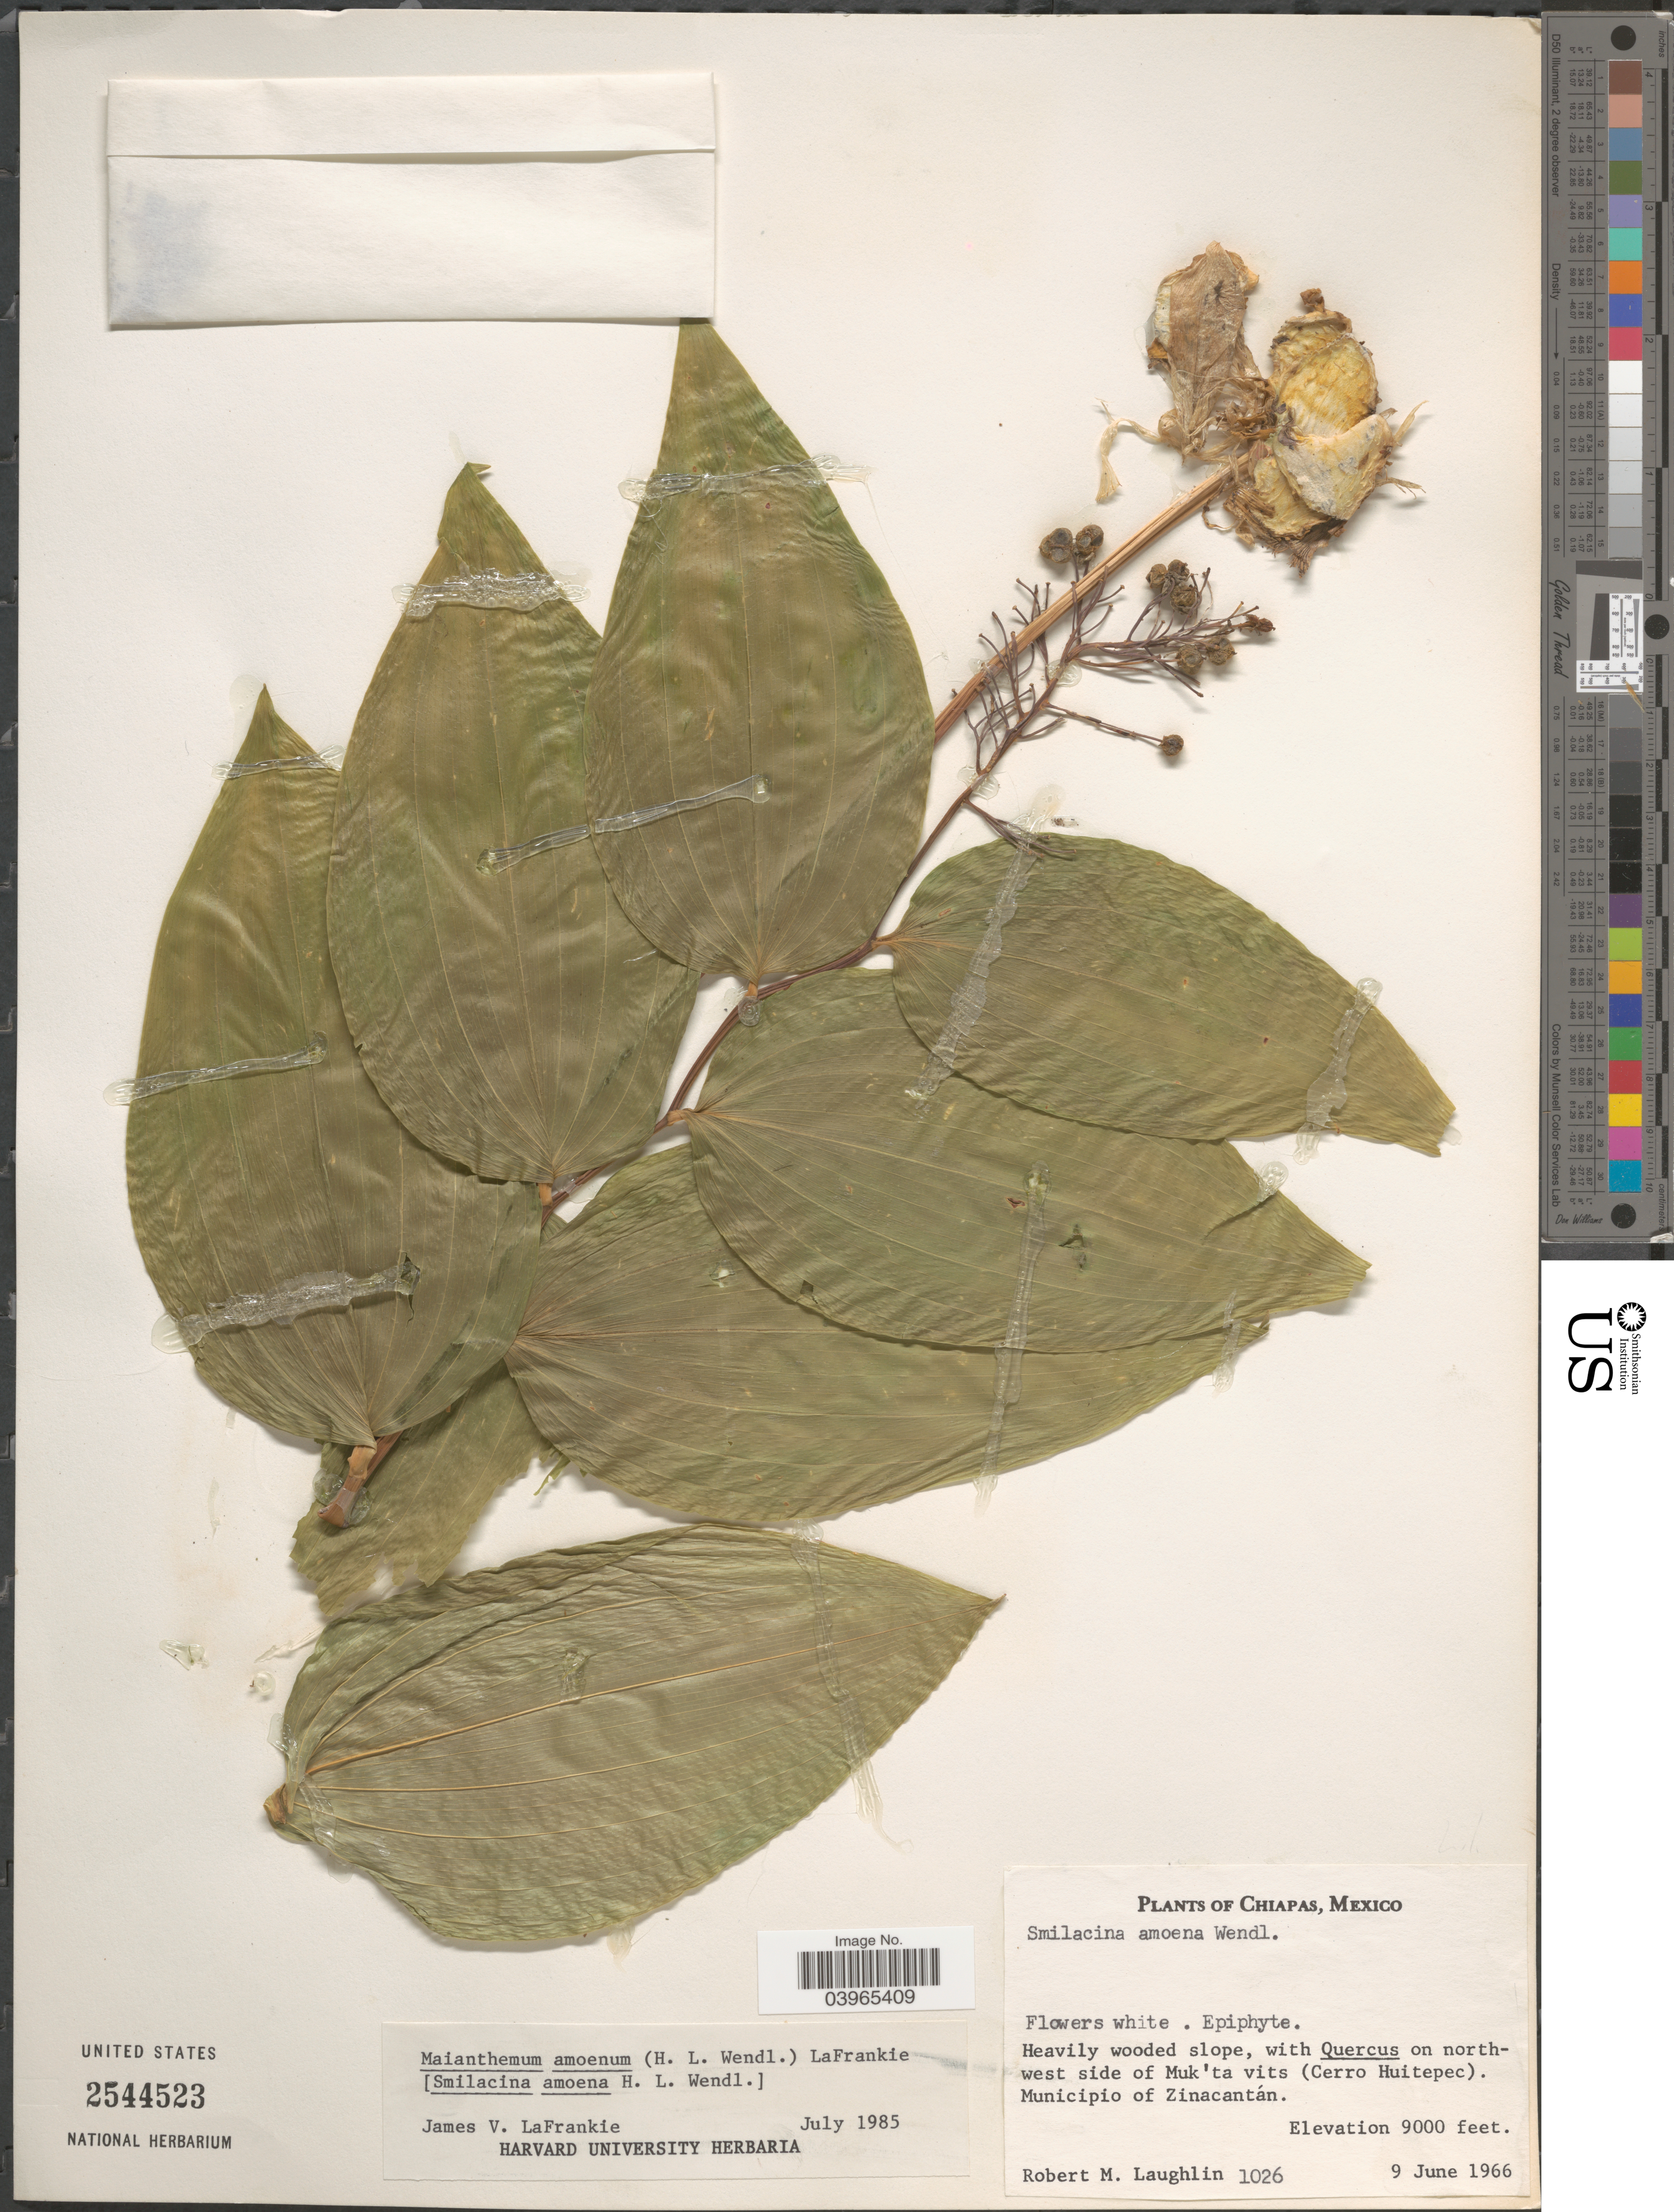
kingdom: Plantae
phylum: Tracheophyta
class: Liliopsida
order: Asparagales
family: Asparagaceae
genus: Maianthemum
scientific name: Maianthemum amoenum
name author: (H.L. Wendl.) LaFrankie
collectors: R. M. Laughlin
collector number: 1026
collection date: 1966-06-09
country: Mexico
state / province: Chiapas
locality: On north-west side of Muk'ta vits (Cerro Huitepec). Municipio of Zinacantán.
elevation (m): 2743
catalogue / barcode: US 2544523